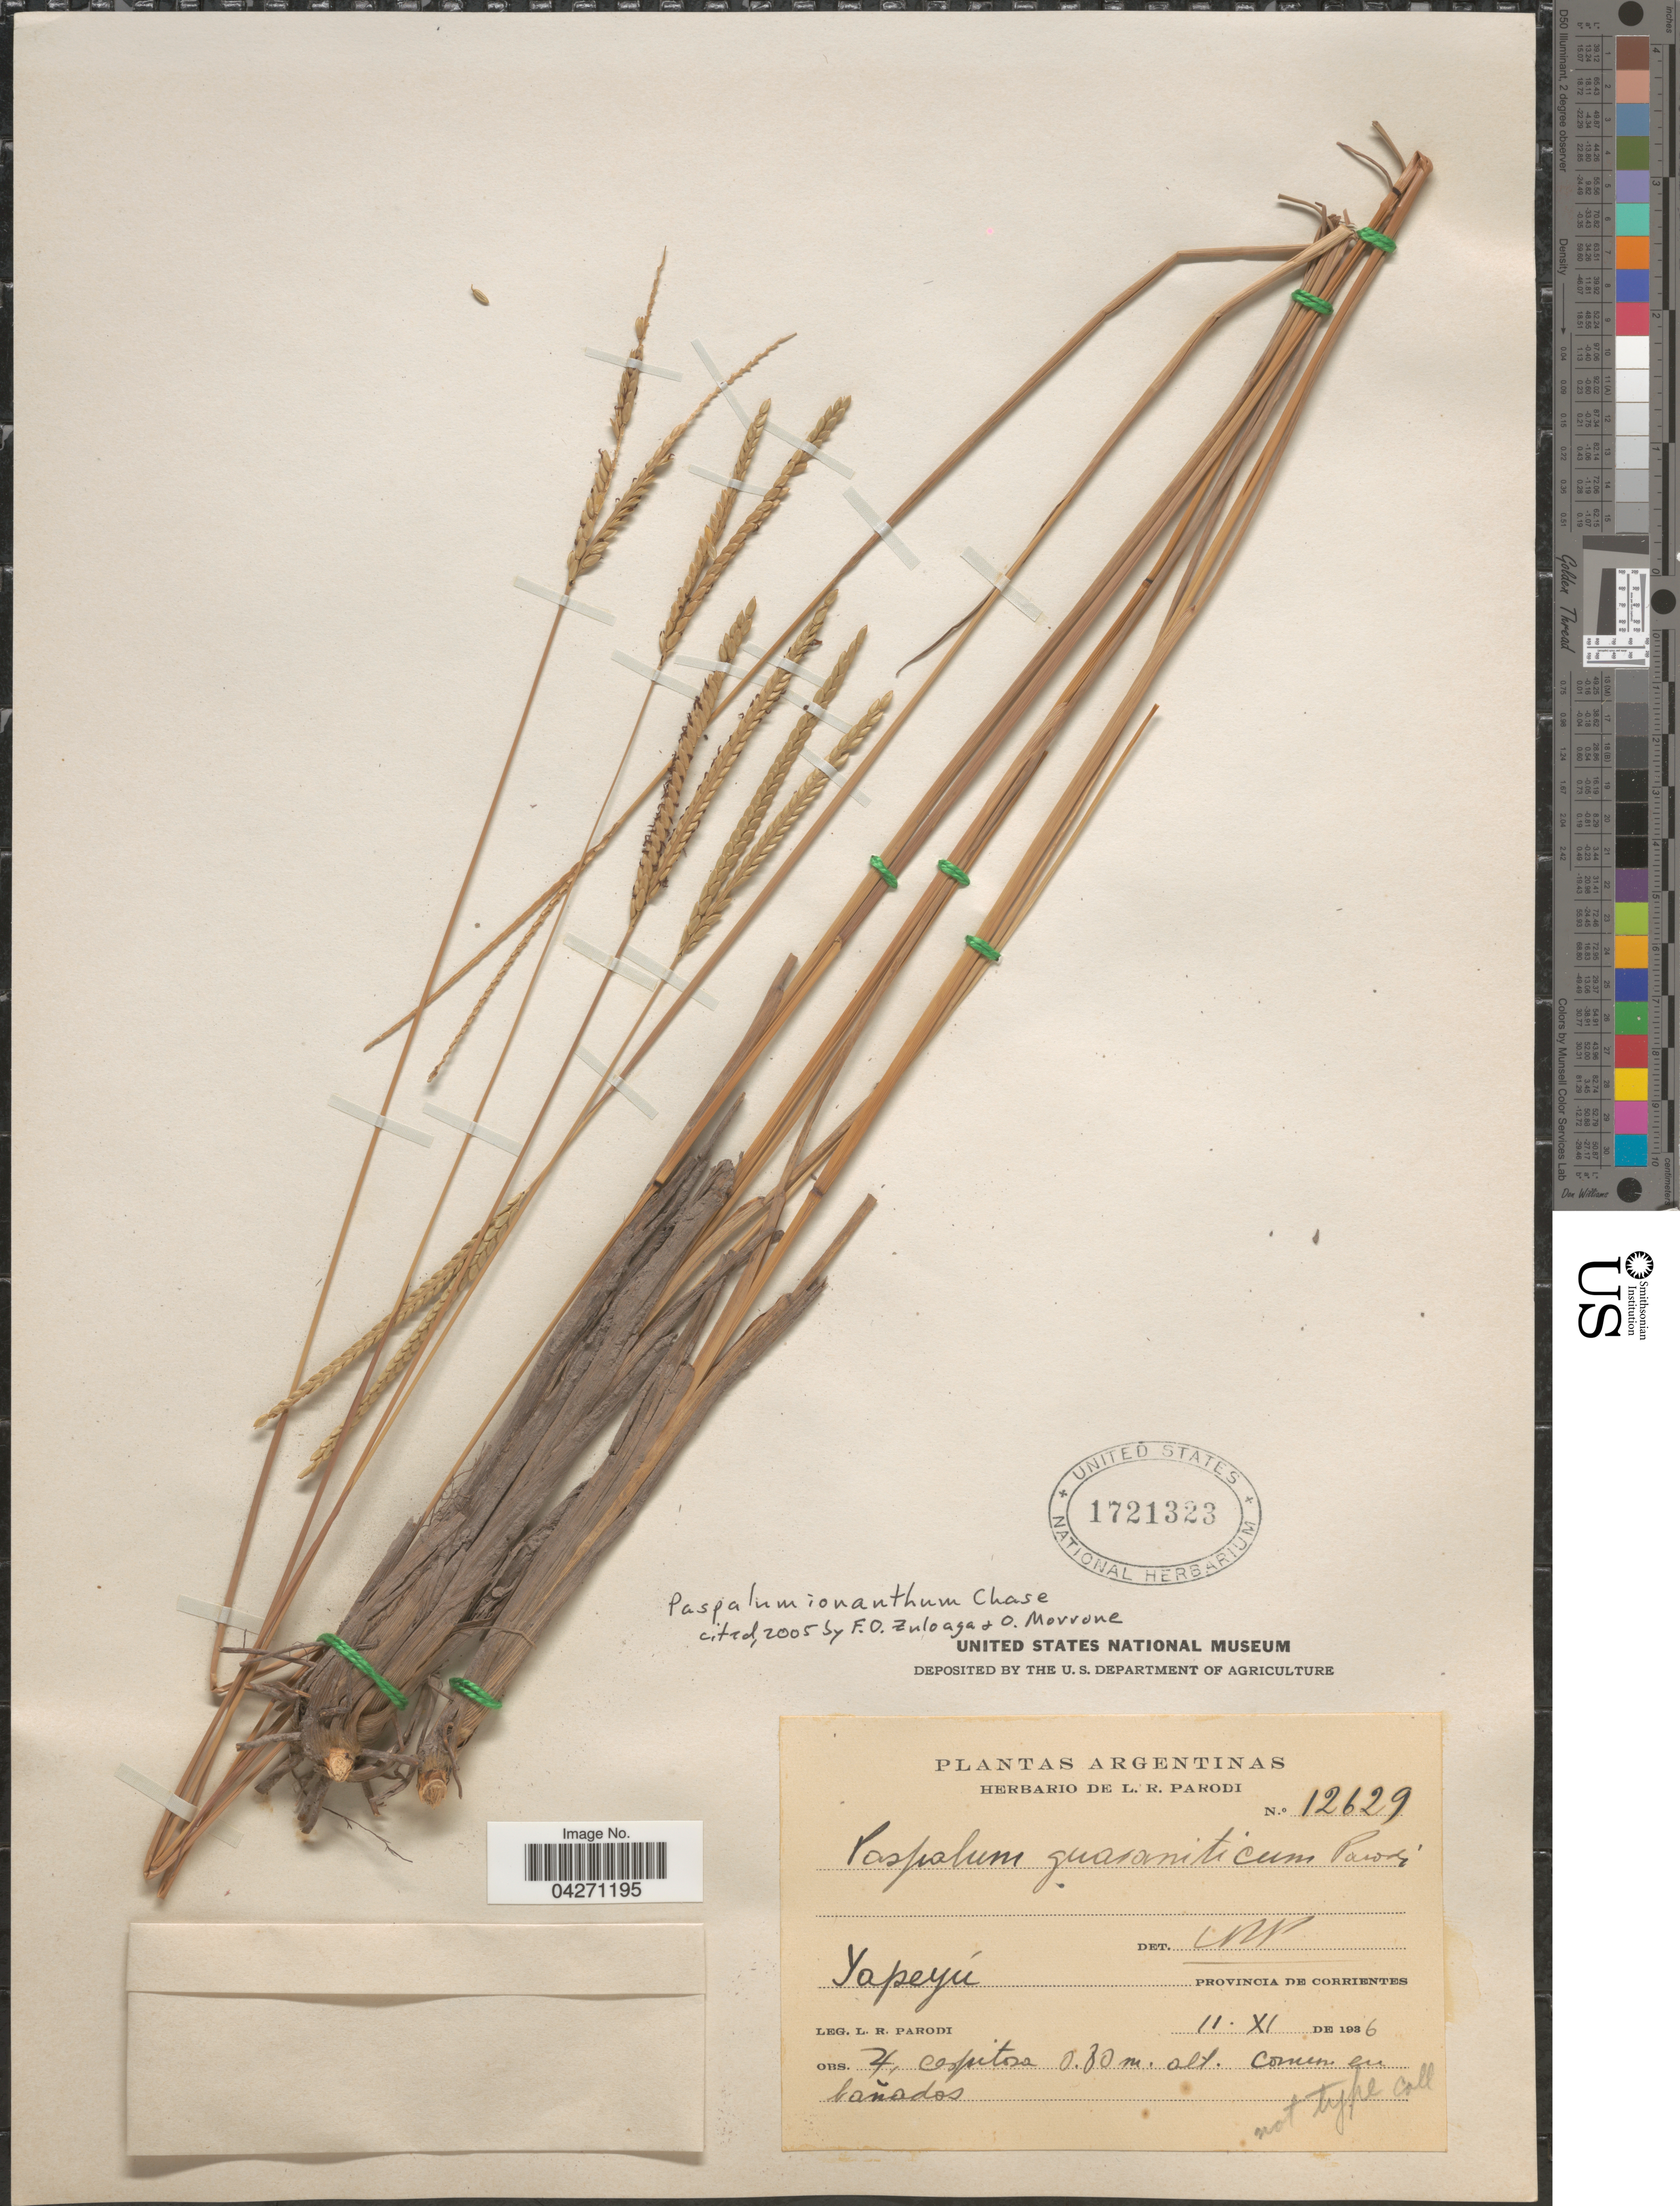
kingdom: Plantae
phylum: Tracheophyta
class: Liliopsida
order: Poales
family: Poaceae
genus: Paspalum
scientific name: Paspalum ionanthum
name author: Chase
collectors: L. R. Parodi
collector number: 12629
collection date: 1936-11-11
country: Argentina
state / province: Corrientes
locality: Yapeyú. Provincia de Corrientes.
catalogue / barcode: US 1721323